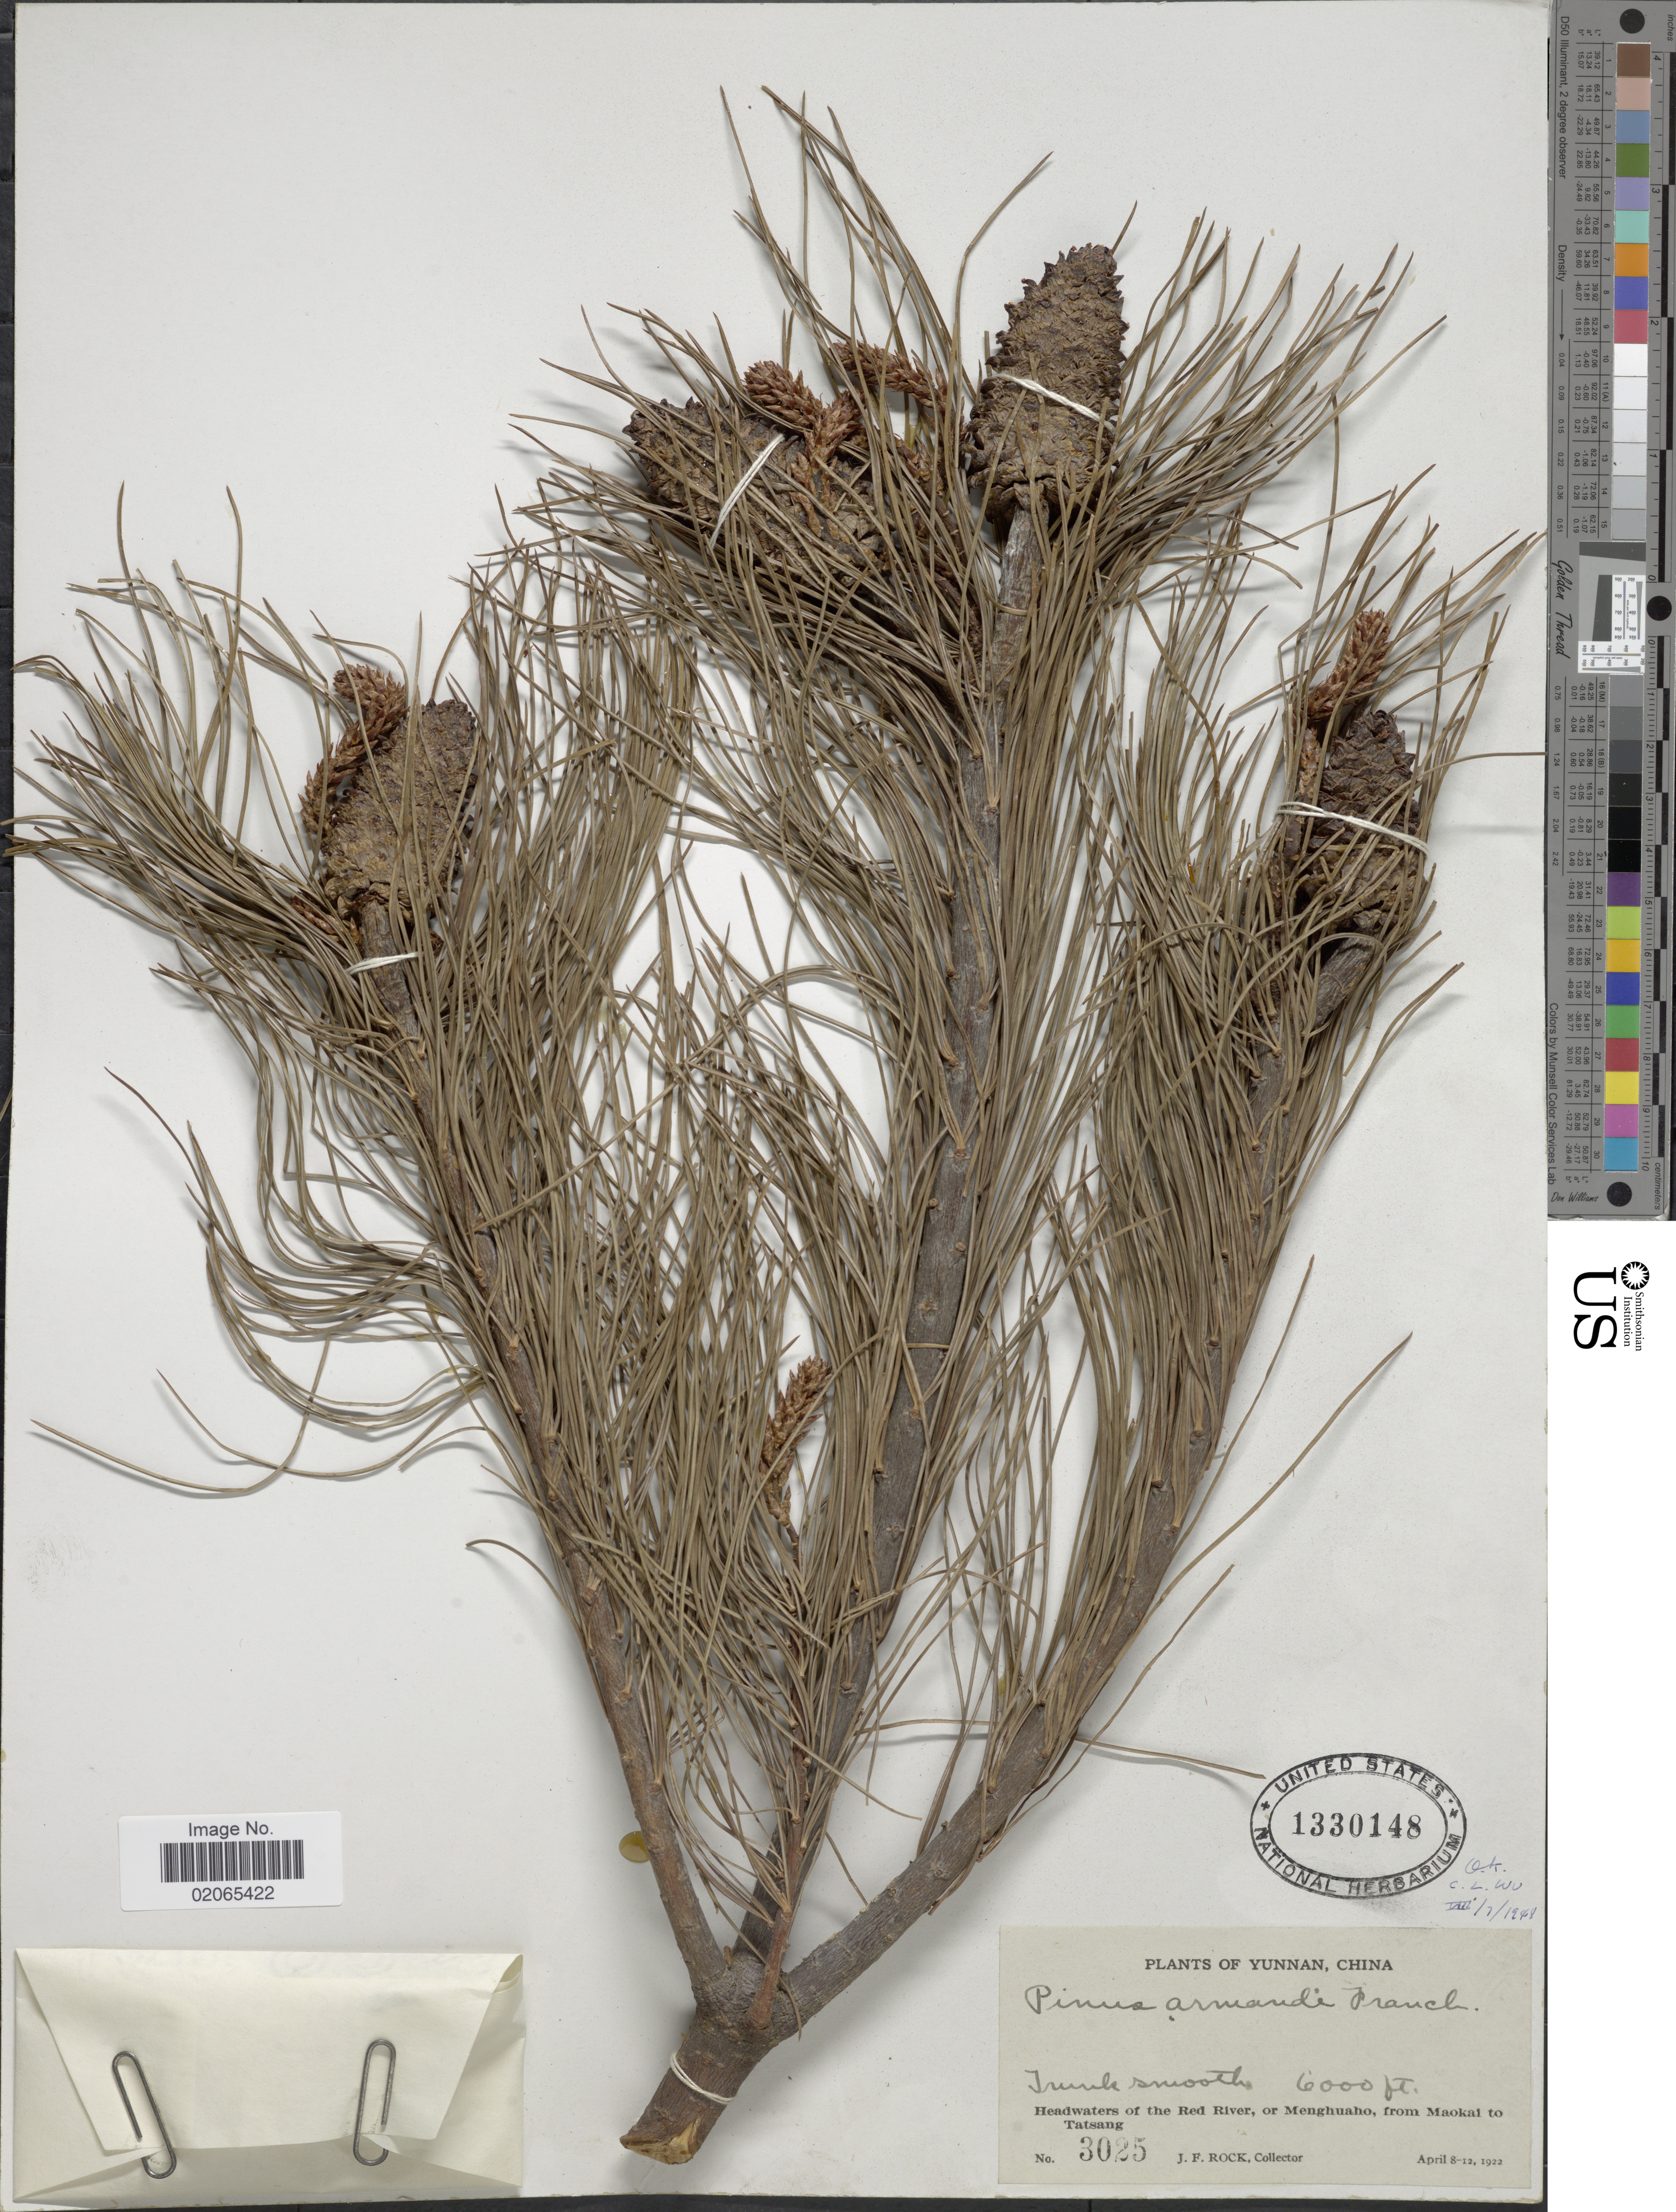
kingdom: Plantae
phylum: Tracheophyta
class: Pinopsida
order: Pinales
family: Pinaceae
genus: Pinus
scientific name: Pinus armandii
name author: Franch.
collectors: J. Rock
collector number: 3025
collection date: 1922-04-08/1922-04-12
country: China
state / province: Yunnan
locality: Headwaters of the Red River, or Menghuaho, from Makai to Tatsang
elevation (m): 1829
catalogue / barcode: US 1330148